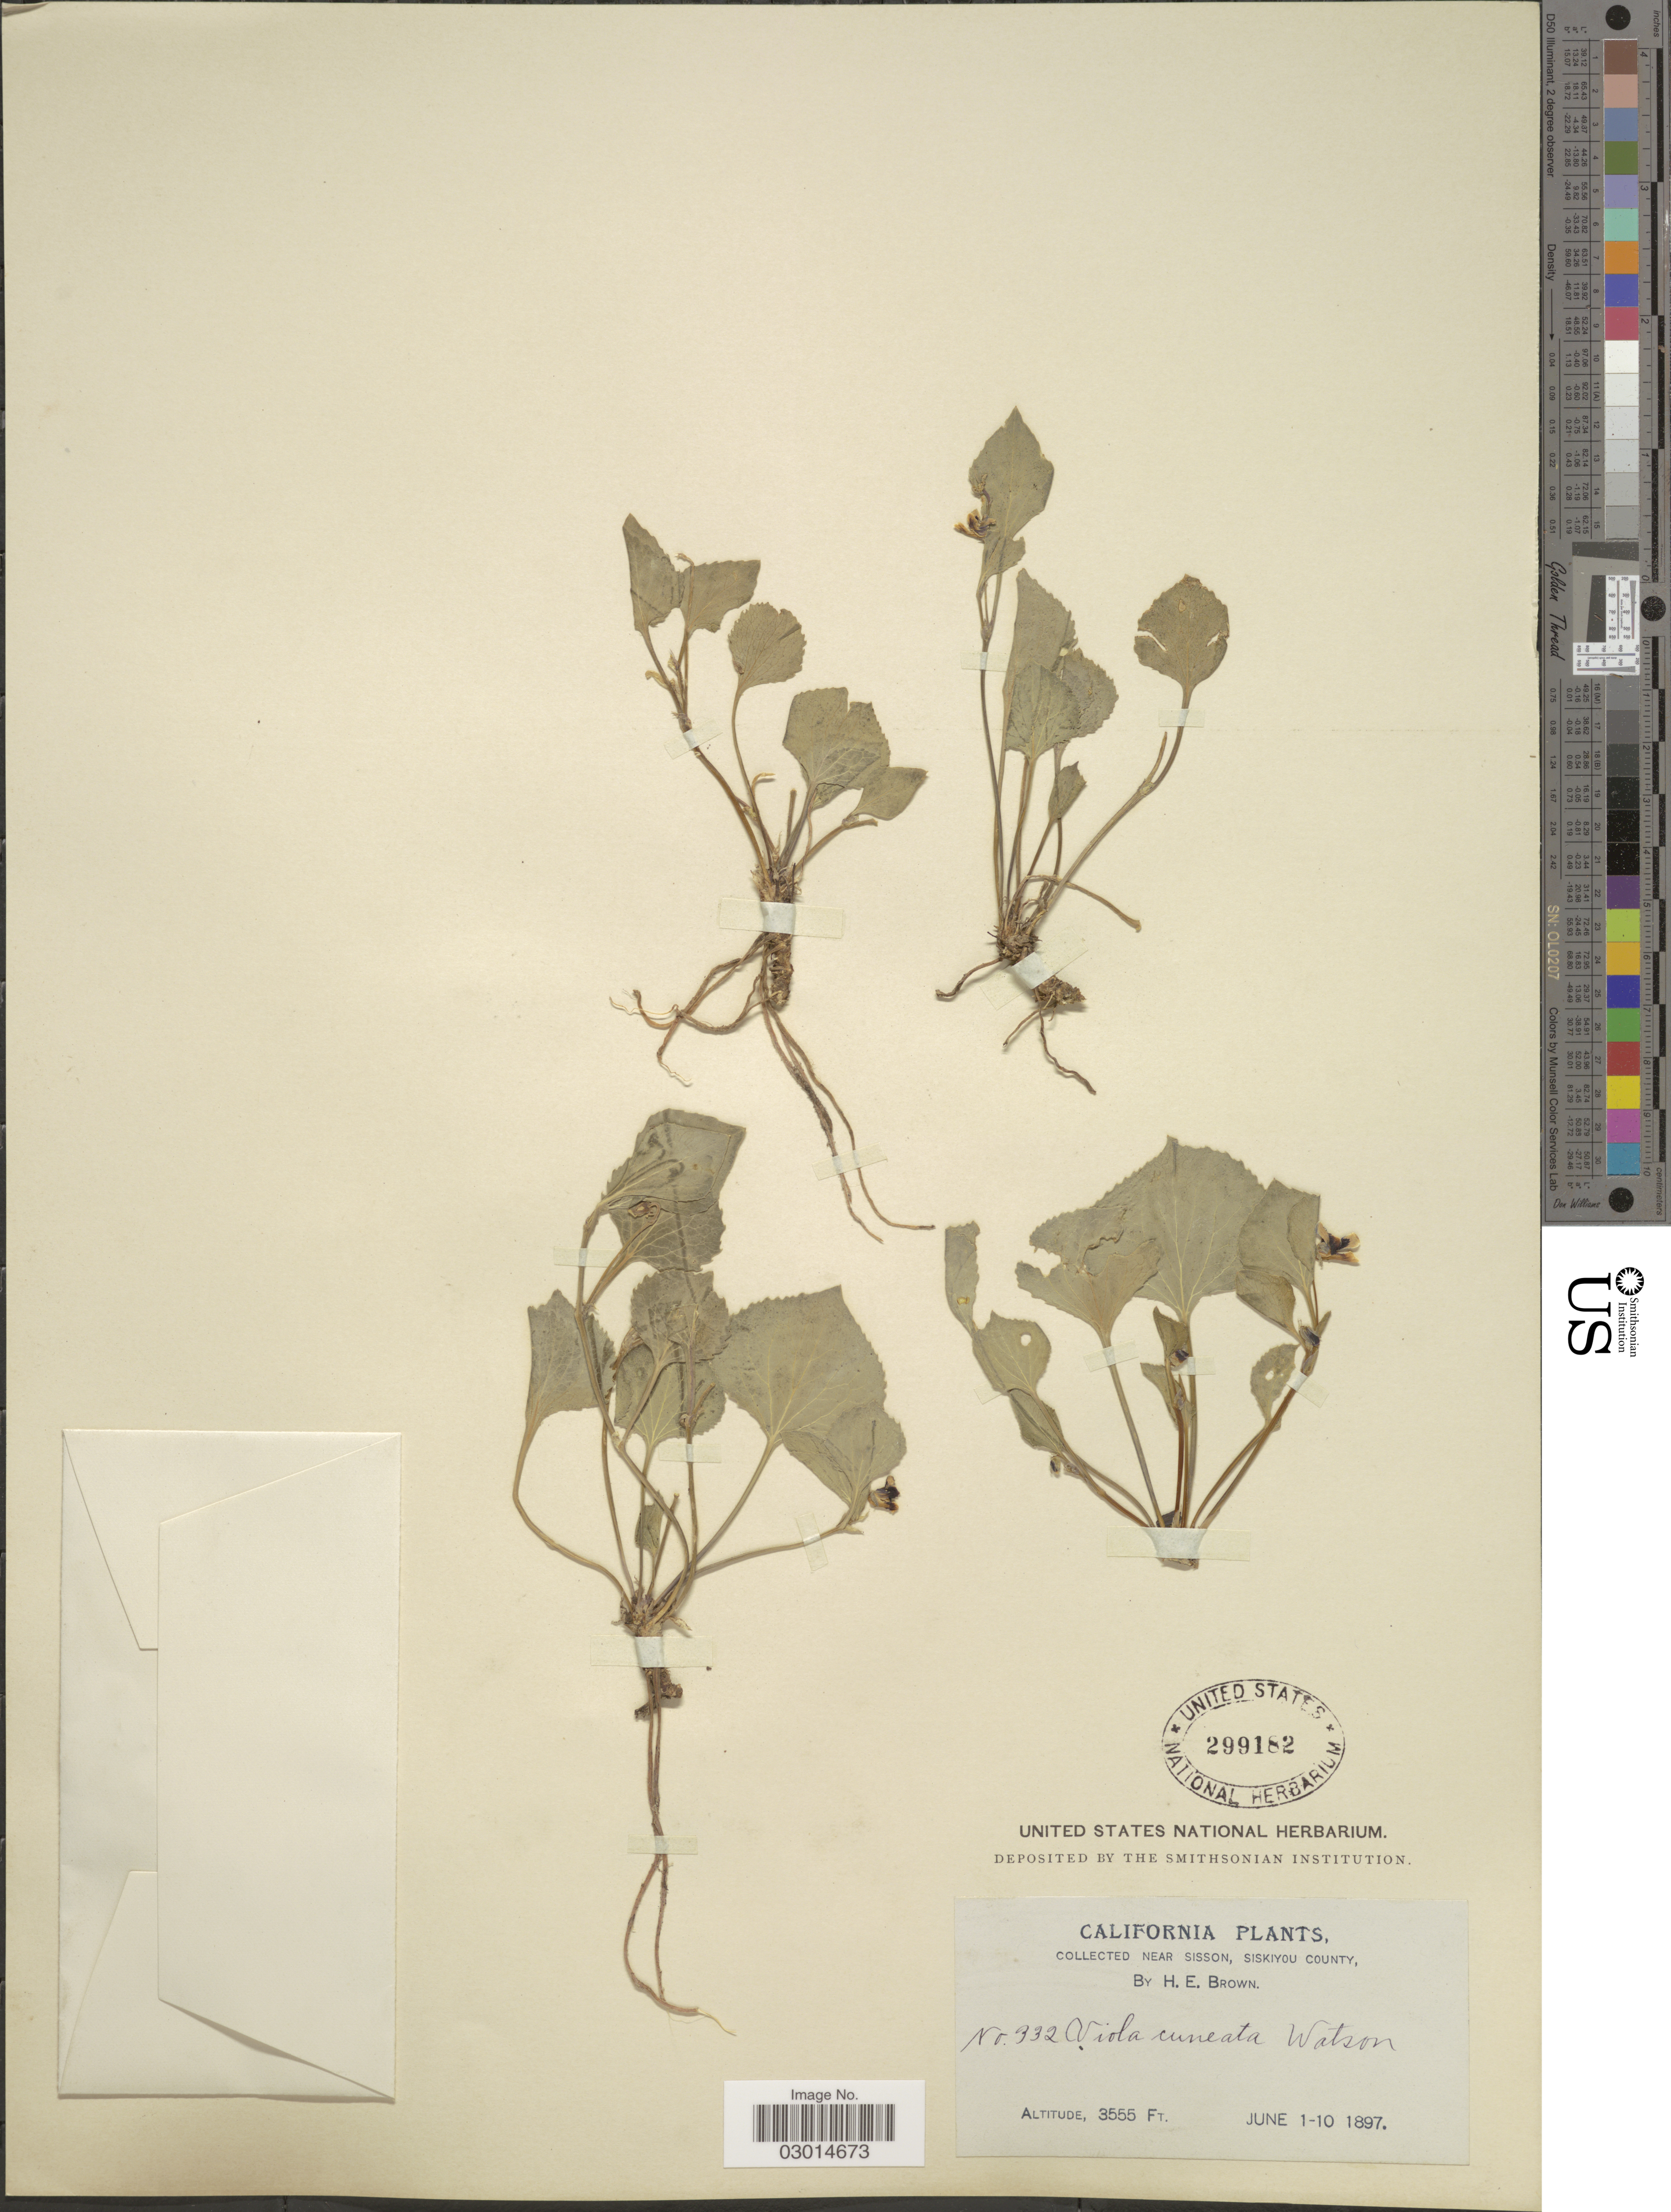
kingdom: Plantae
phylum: Tracheophyta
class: Magnoliopsida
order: Malpighiales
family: Violaceae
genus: Viola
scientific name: Viola cuneata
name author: S. Watson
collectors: H. E. Brown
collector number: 332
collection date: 1897-06-01/1897-06-10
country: United States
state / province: California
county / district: Siskiyou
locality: Near Sisson, Siskiyou County.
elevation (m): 1084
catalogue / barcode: US 299182